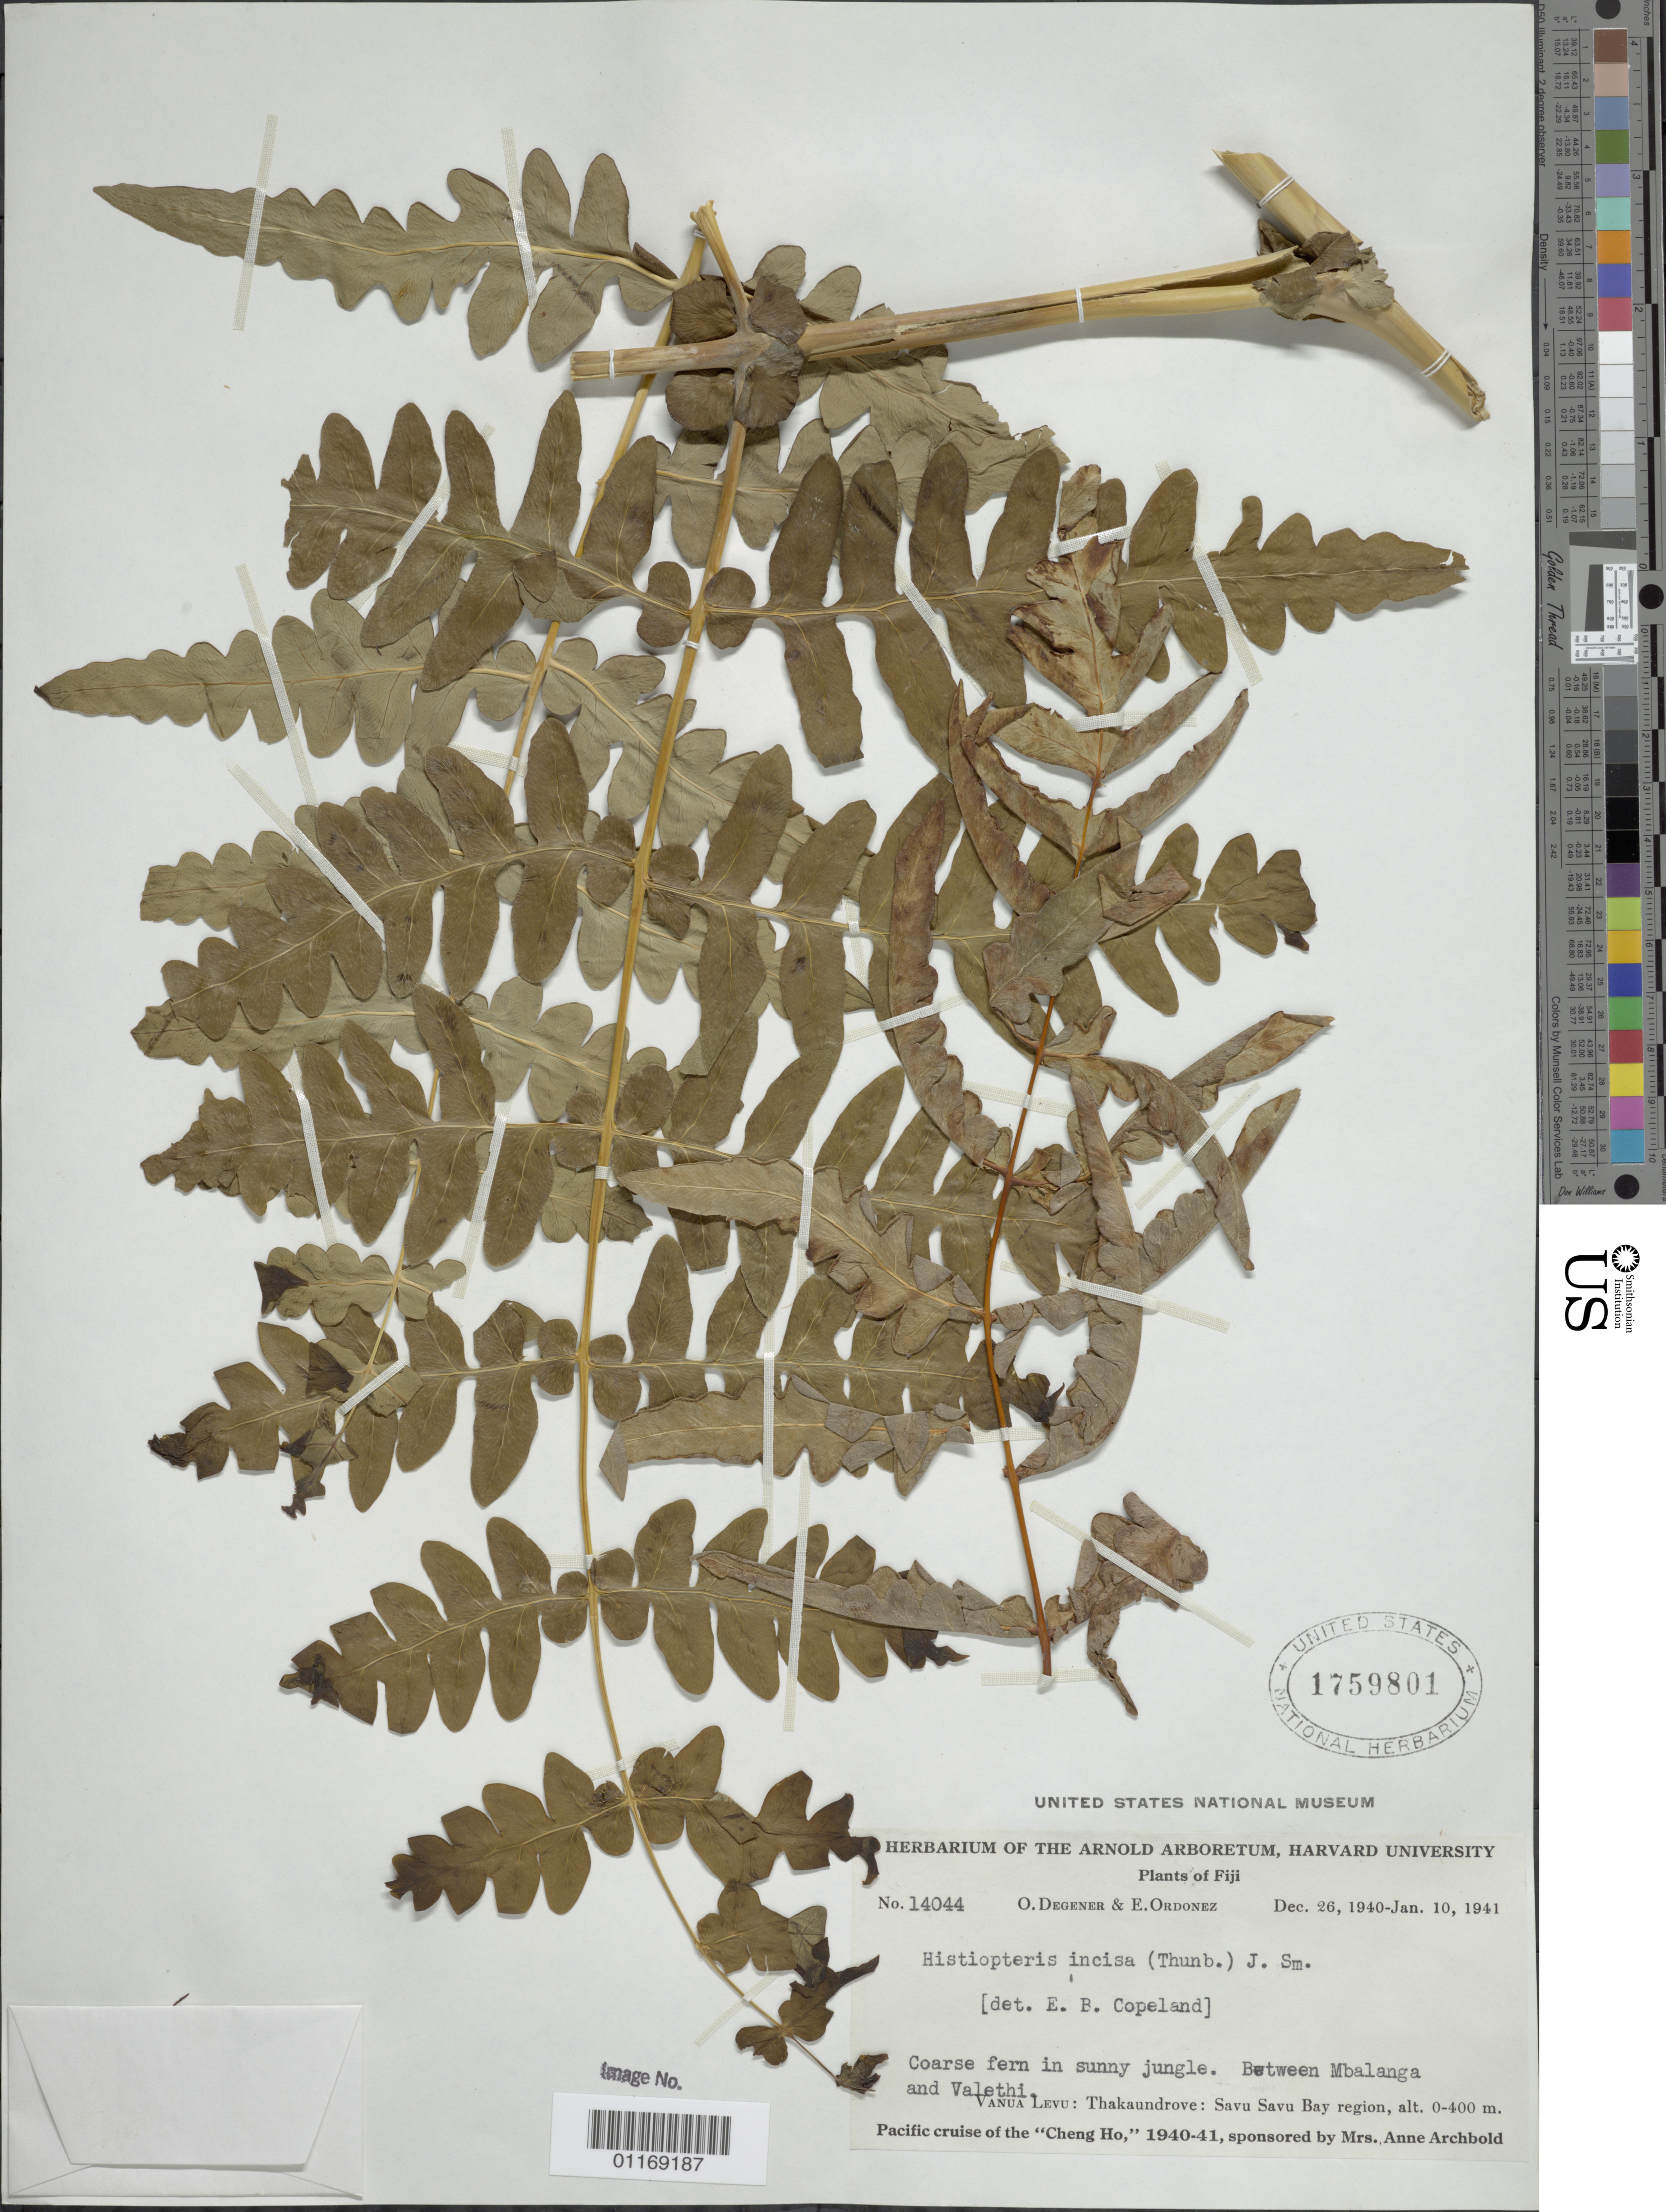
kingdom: Plantae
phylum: Tracheophyta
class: Polypodiopsida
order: Polypodiales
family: Dennstaedtiaceae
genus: Histiopteris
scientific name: Histiopteris incisa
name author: (Thunb.) J. Sm.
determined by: Copeland, E. B.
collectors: O. Degener & E. Ordonez.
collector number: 14044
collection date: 1940-12-26/1941-01-10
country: Fiji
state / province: Thakaundrove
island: Vanua Levu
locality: Savu savu Bay region, Vatunivuamonde Mt.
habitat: Sunny jungle.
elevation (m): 0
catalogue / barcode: US 1759801